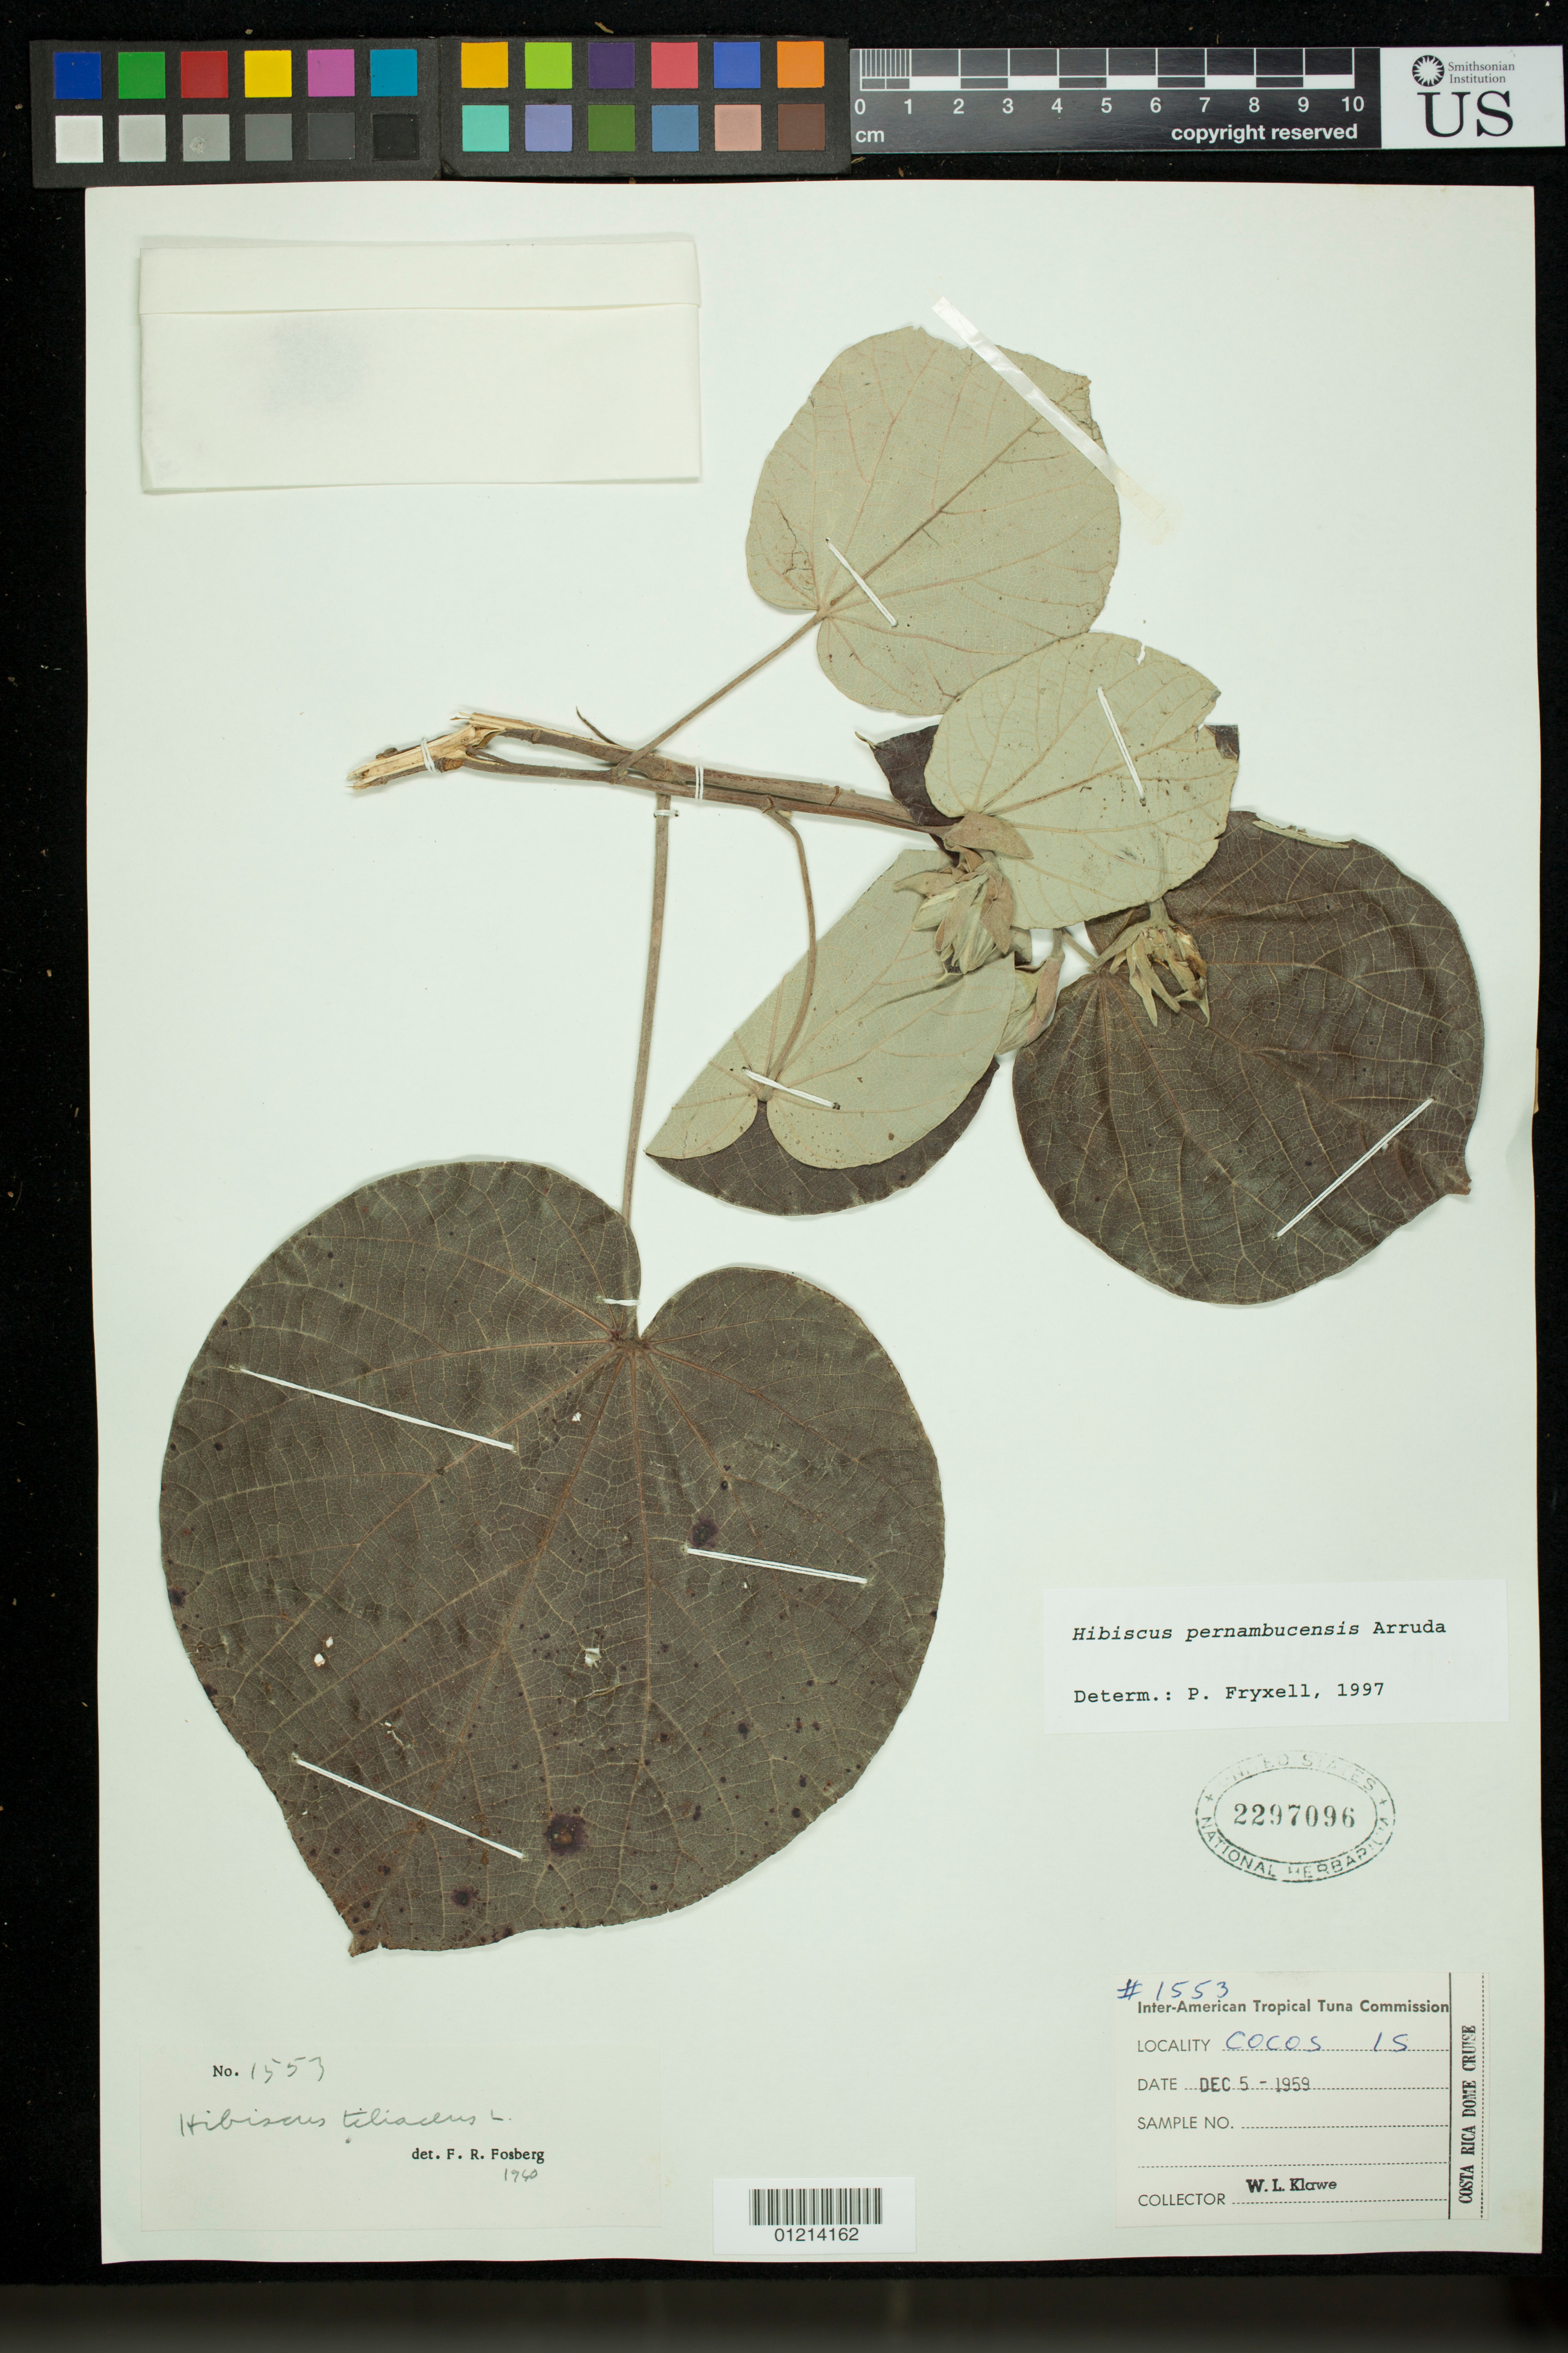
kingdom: Plantae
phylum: Tracheophyta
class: Magnoliopsida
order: Malvales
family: Malvaceae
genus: Talipariti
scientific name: Talipariti tiliaceum var. tiliaceum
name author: (L.) Fryxell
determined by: Dorr, Laurence J., Curator (BOT), Smithsonian Institution - National Museum of Natural History (UNITED STATES)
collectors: W. Klawe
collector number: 1553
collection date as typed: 12 May 1959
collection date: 1959-05-12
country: Costa Rica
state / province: Puntarenas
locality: Cocos Is.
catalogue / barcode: US 2297096